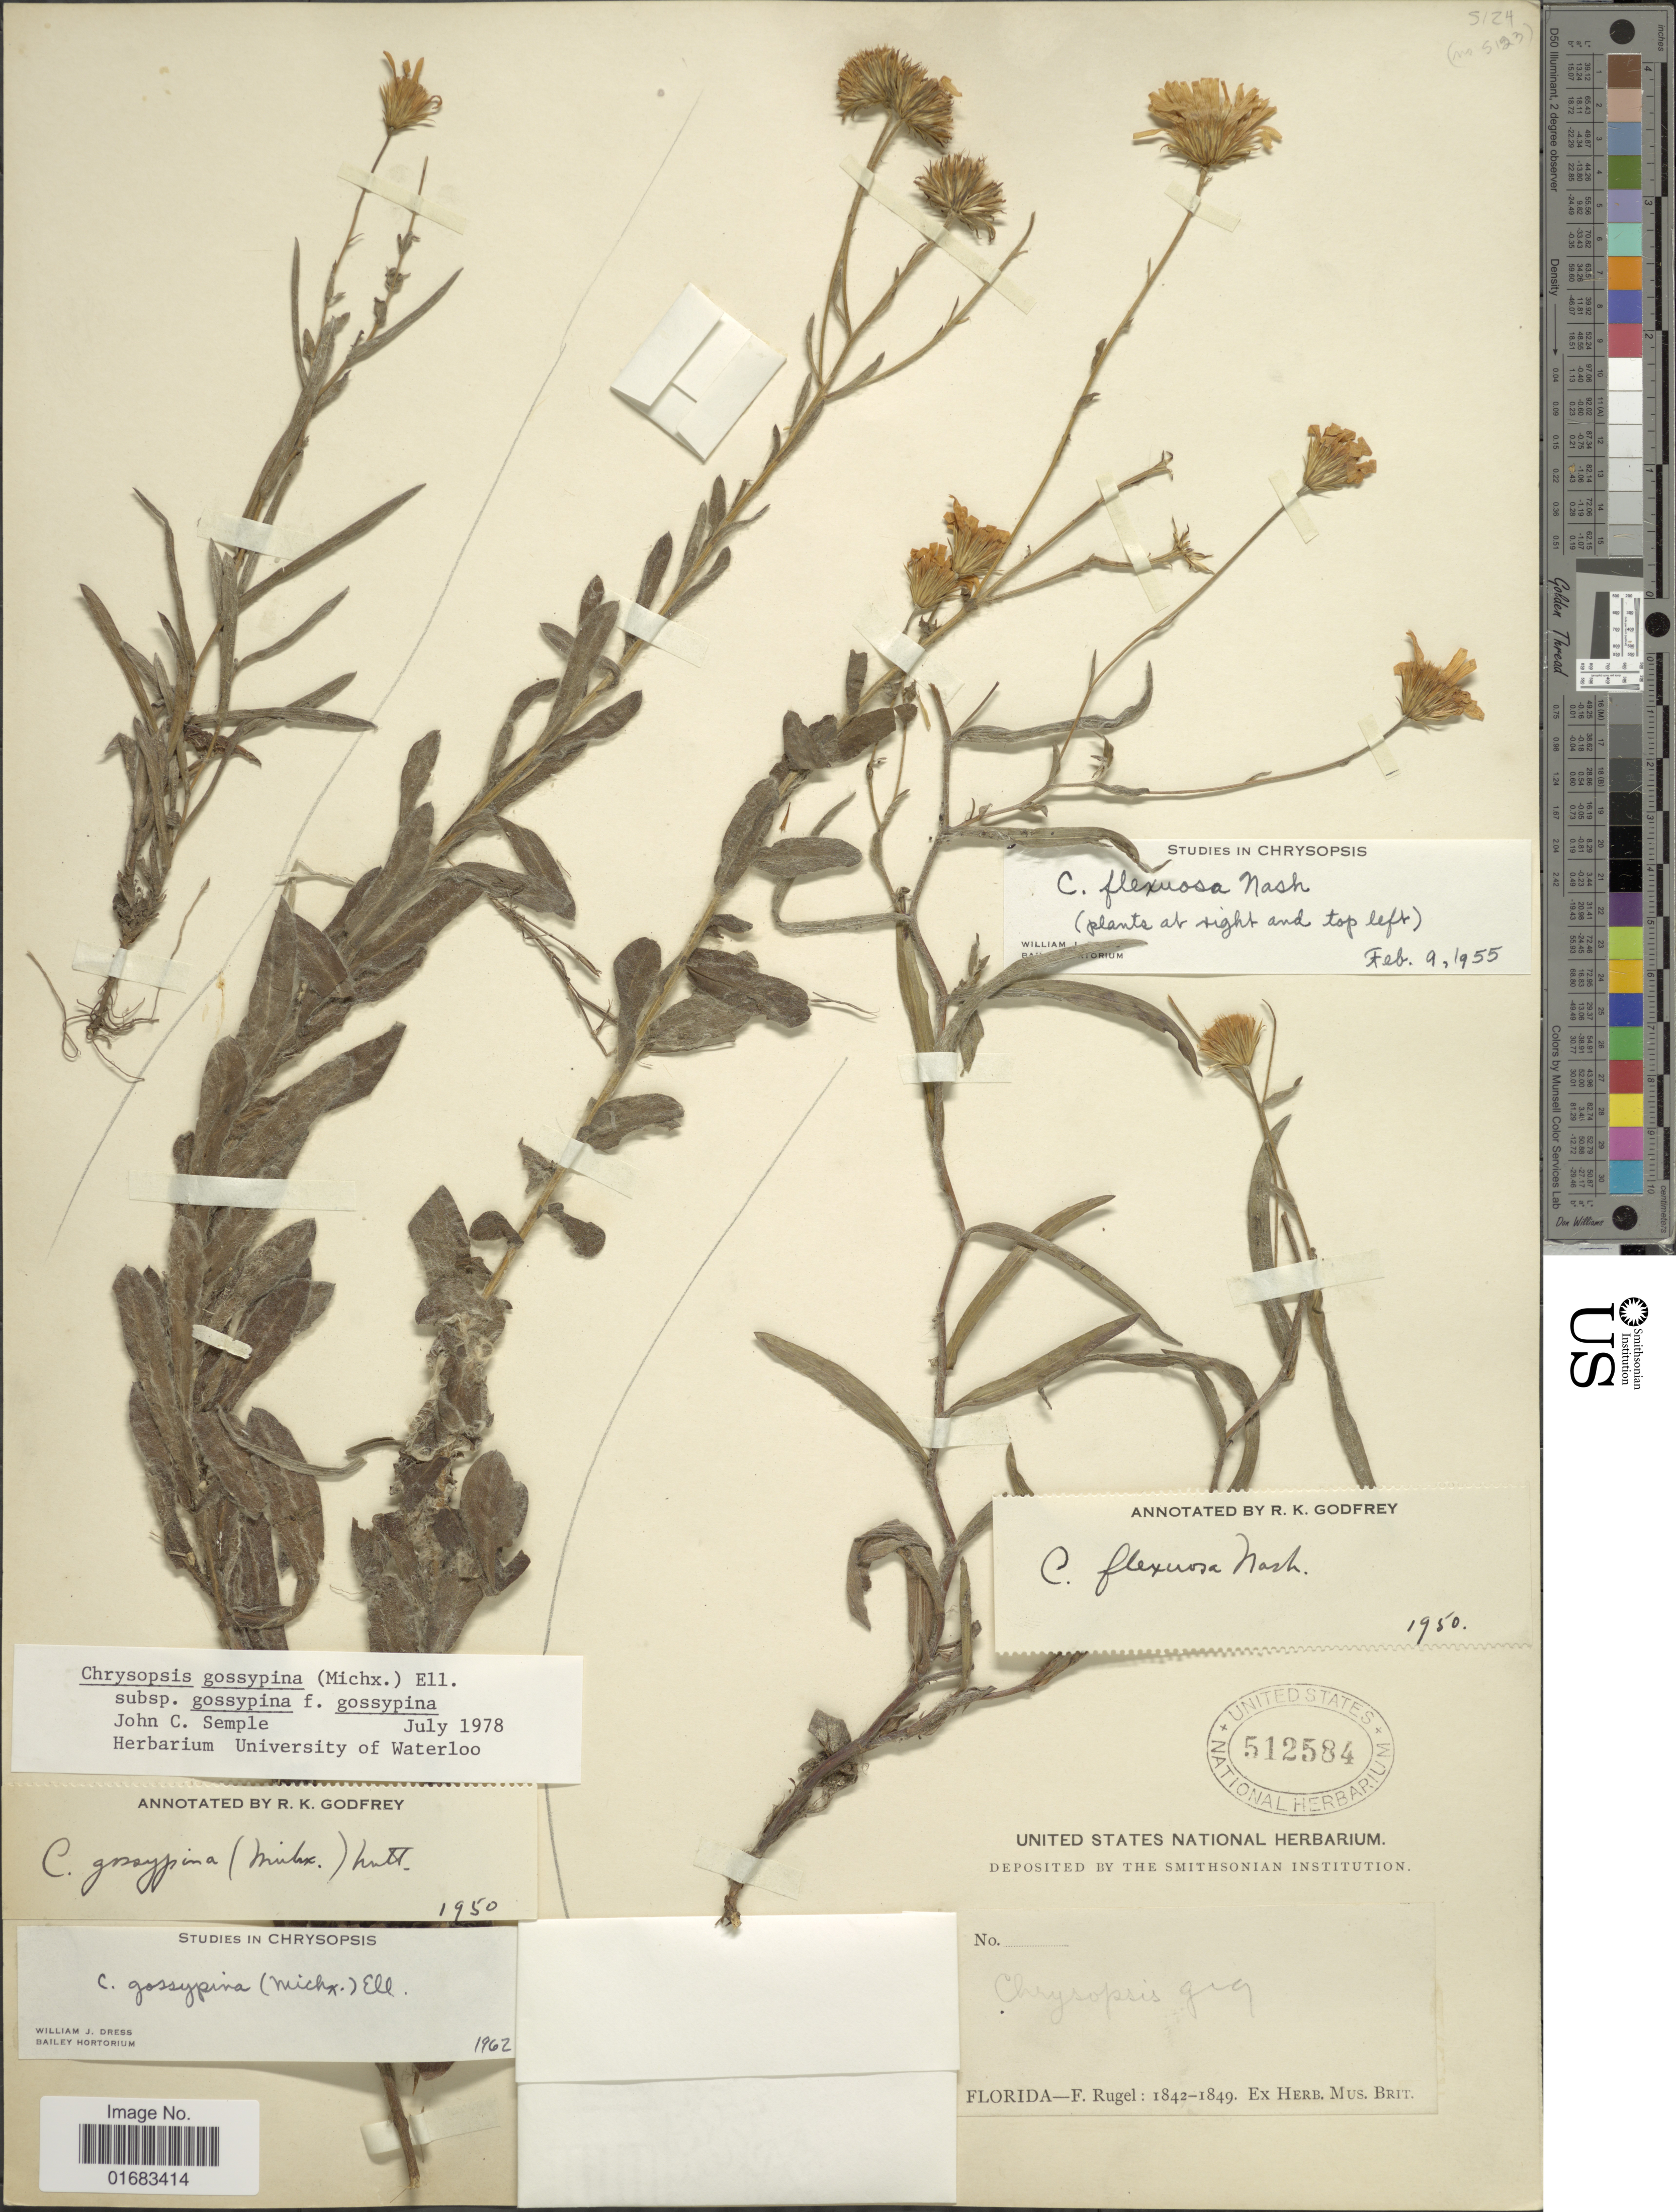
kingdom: Plantae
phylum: Tracheophyta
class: Magnoliopsida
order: Asterales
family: Asteraceae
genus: Chrysopsis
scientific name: Chrysopsis gossypina f. gossypina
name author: (Michx.) Elliott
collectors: F. Rugel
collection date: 1842/1849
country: United States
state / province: Florida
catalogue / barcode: US 512584